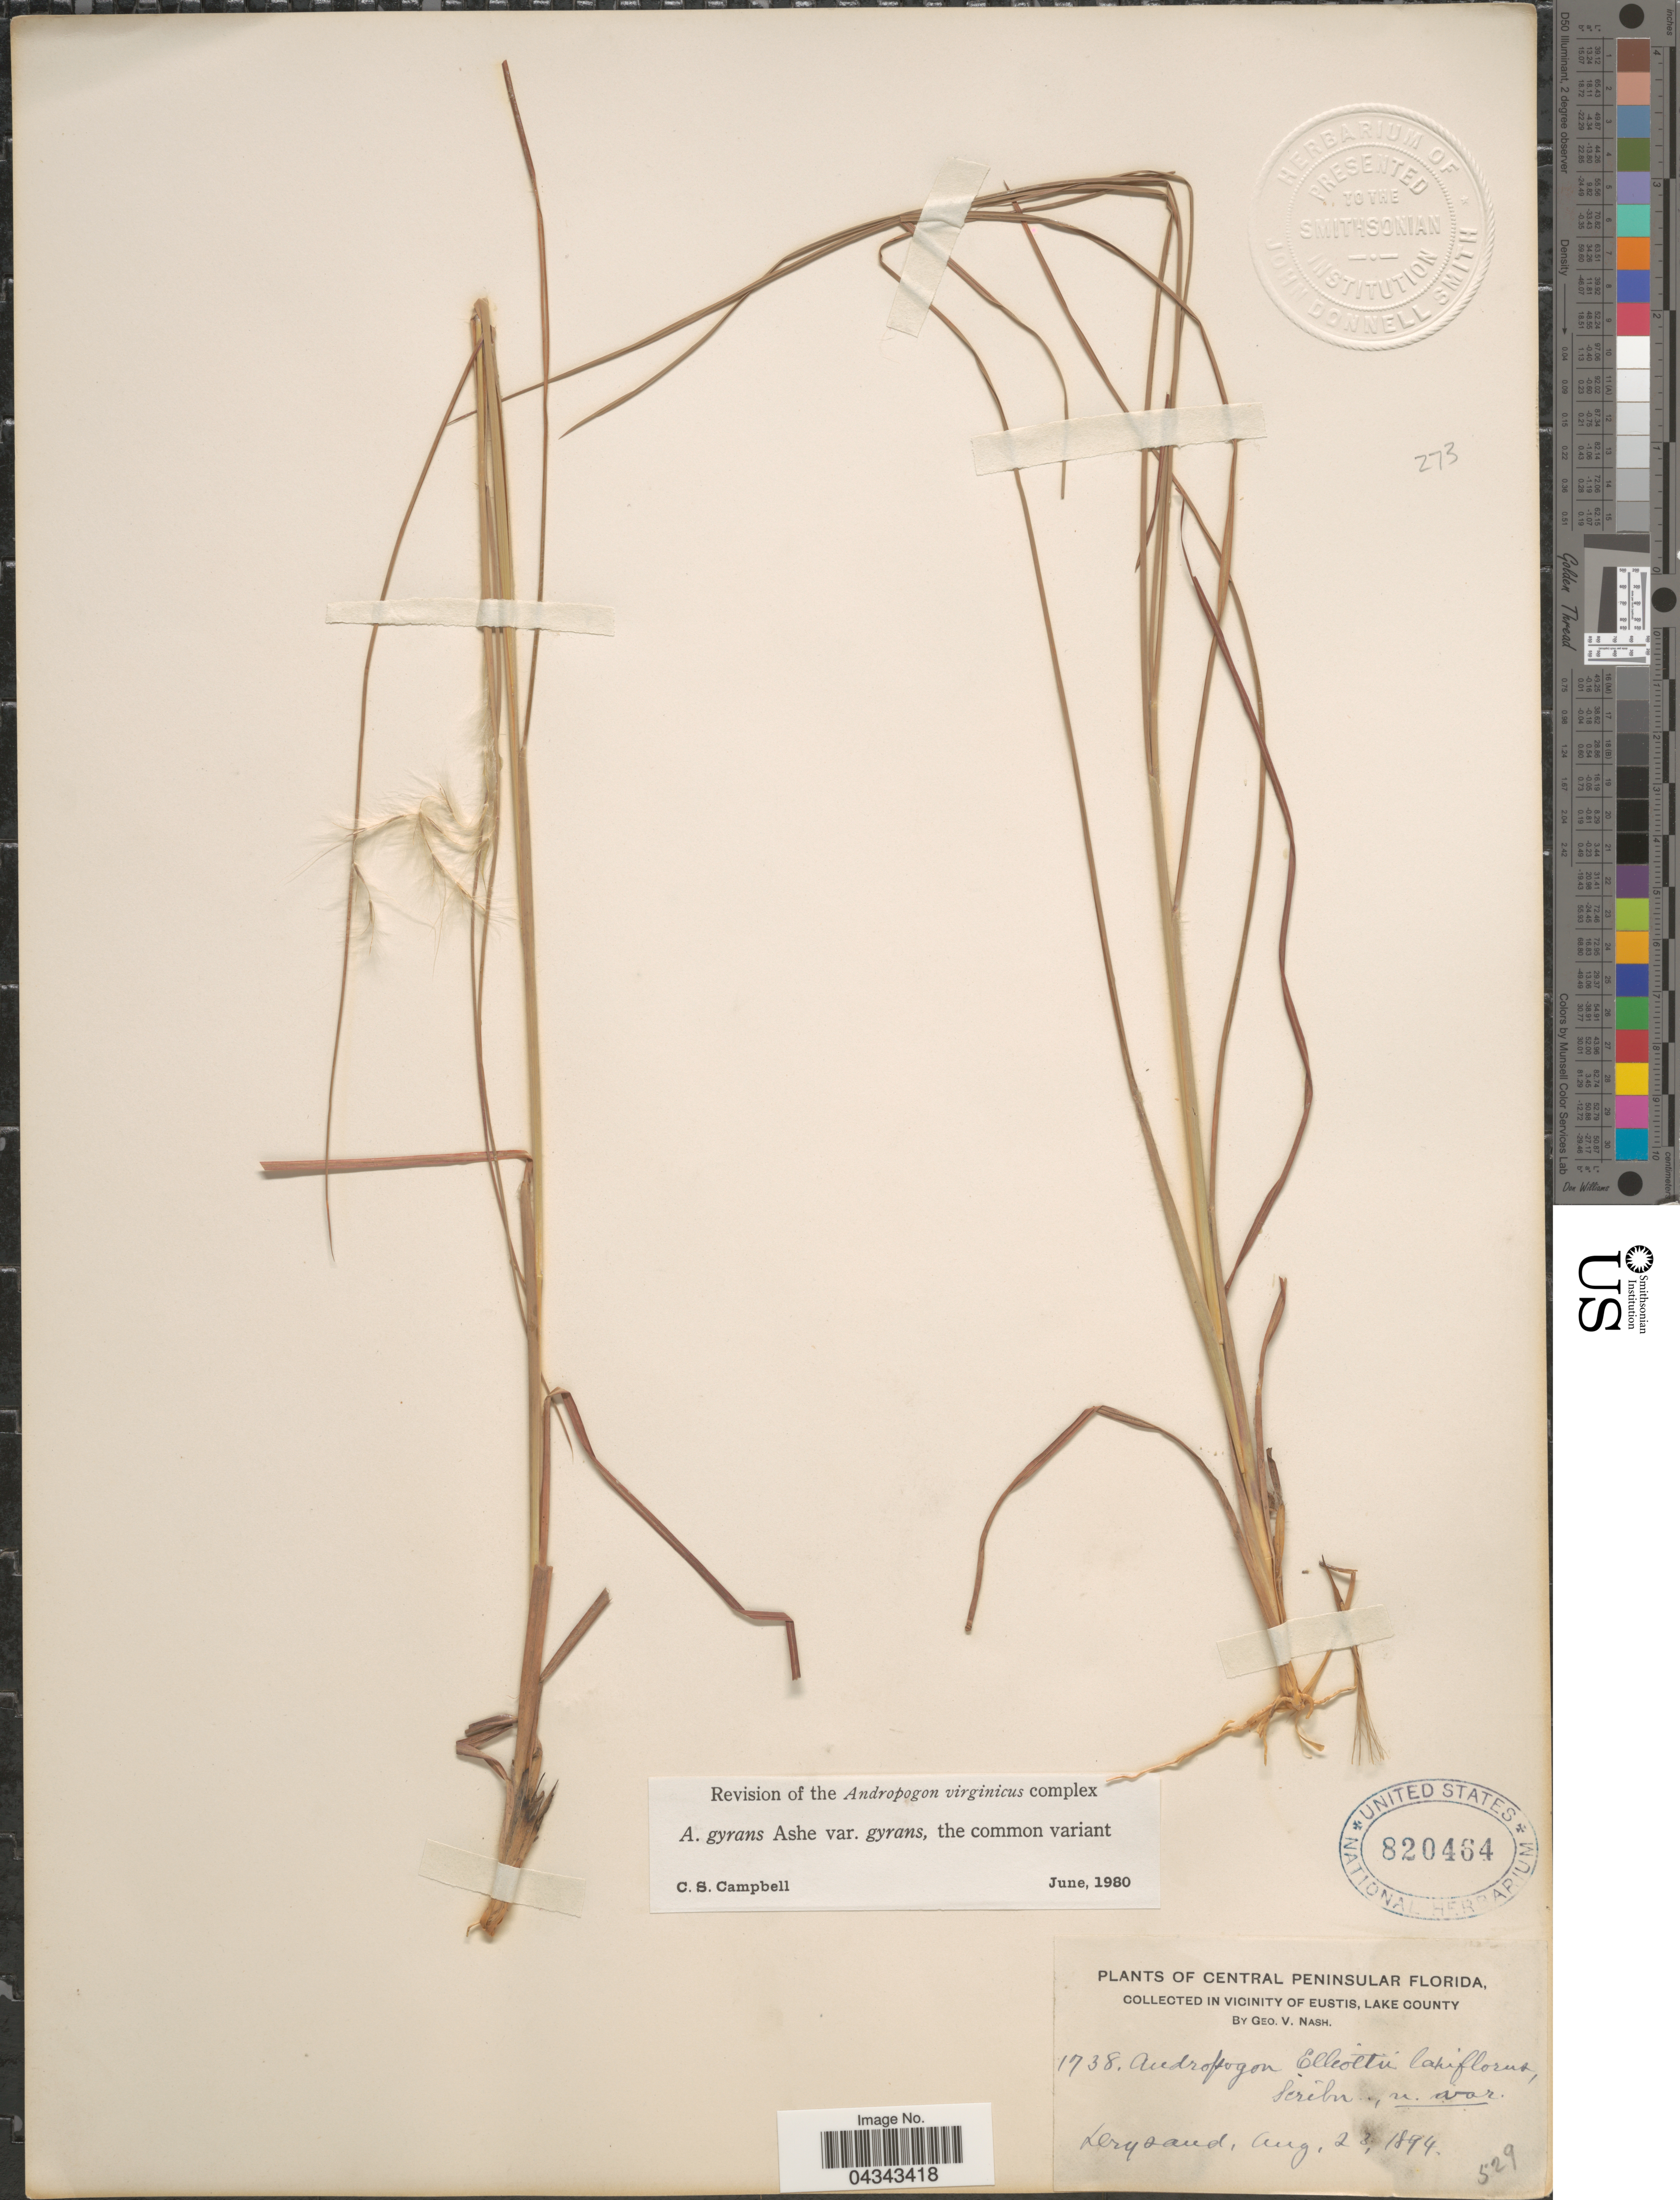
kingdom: Plantae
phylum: Tracheophyta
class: Liliopsida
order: Poales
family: Poaceae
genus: Andropogon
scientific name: Andropogon gyrans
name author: Ashe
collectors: G. V. Nash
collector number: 1738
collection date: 1894-08-23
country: United States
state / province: Florida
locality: Central Peninsular Florida. In Vicinity of Eustis, Lake County. Dry sand.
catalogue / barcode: US 820464